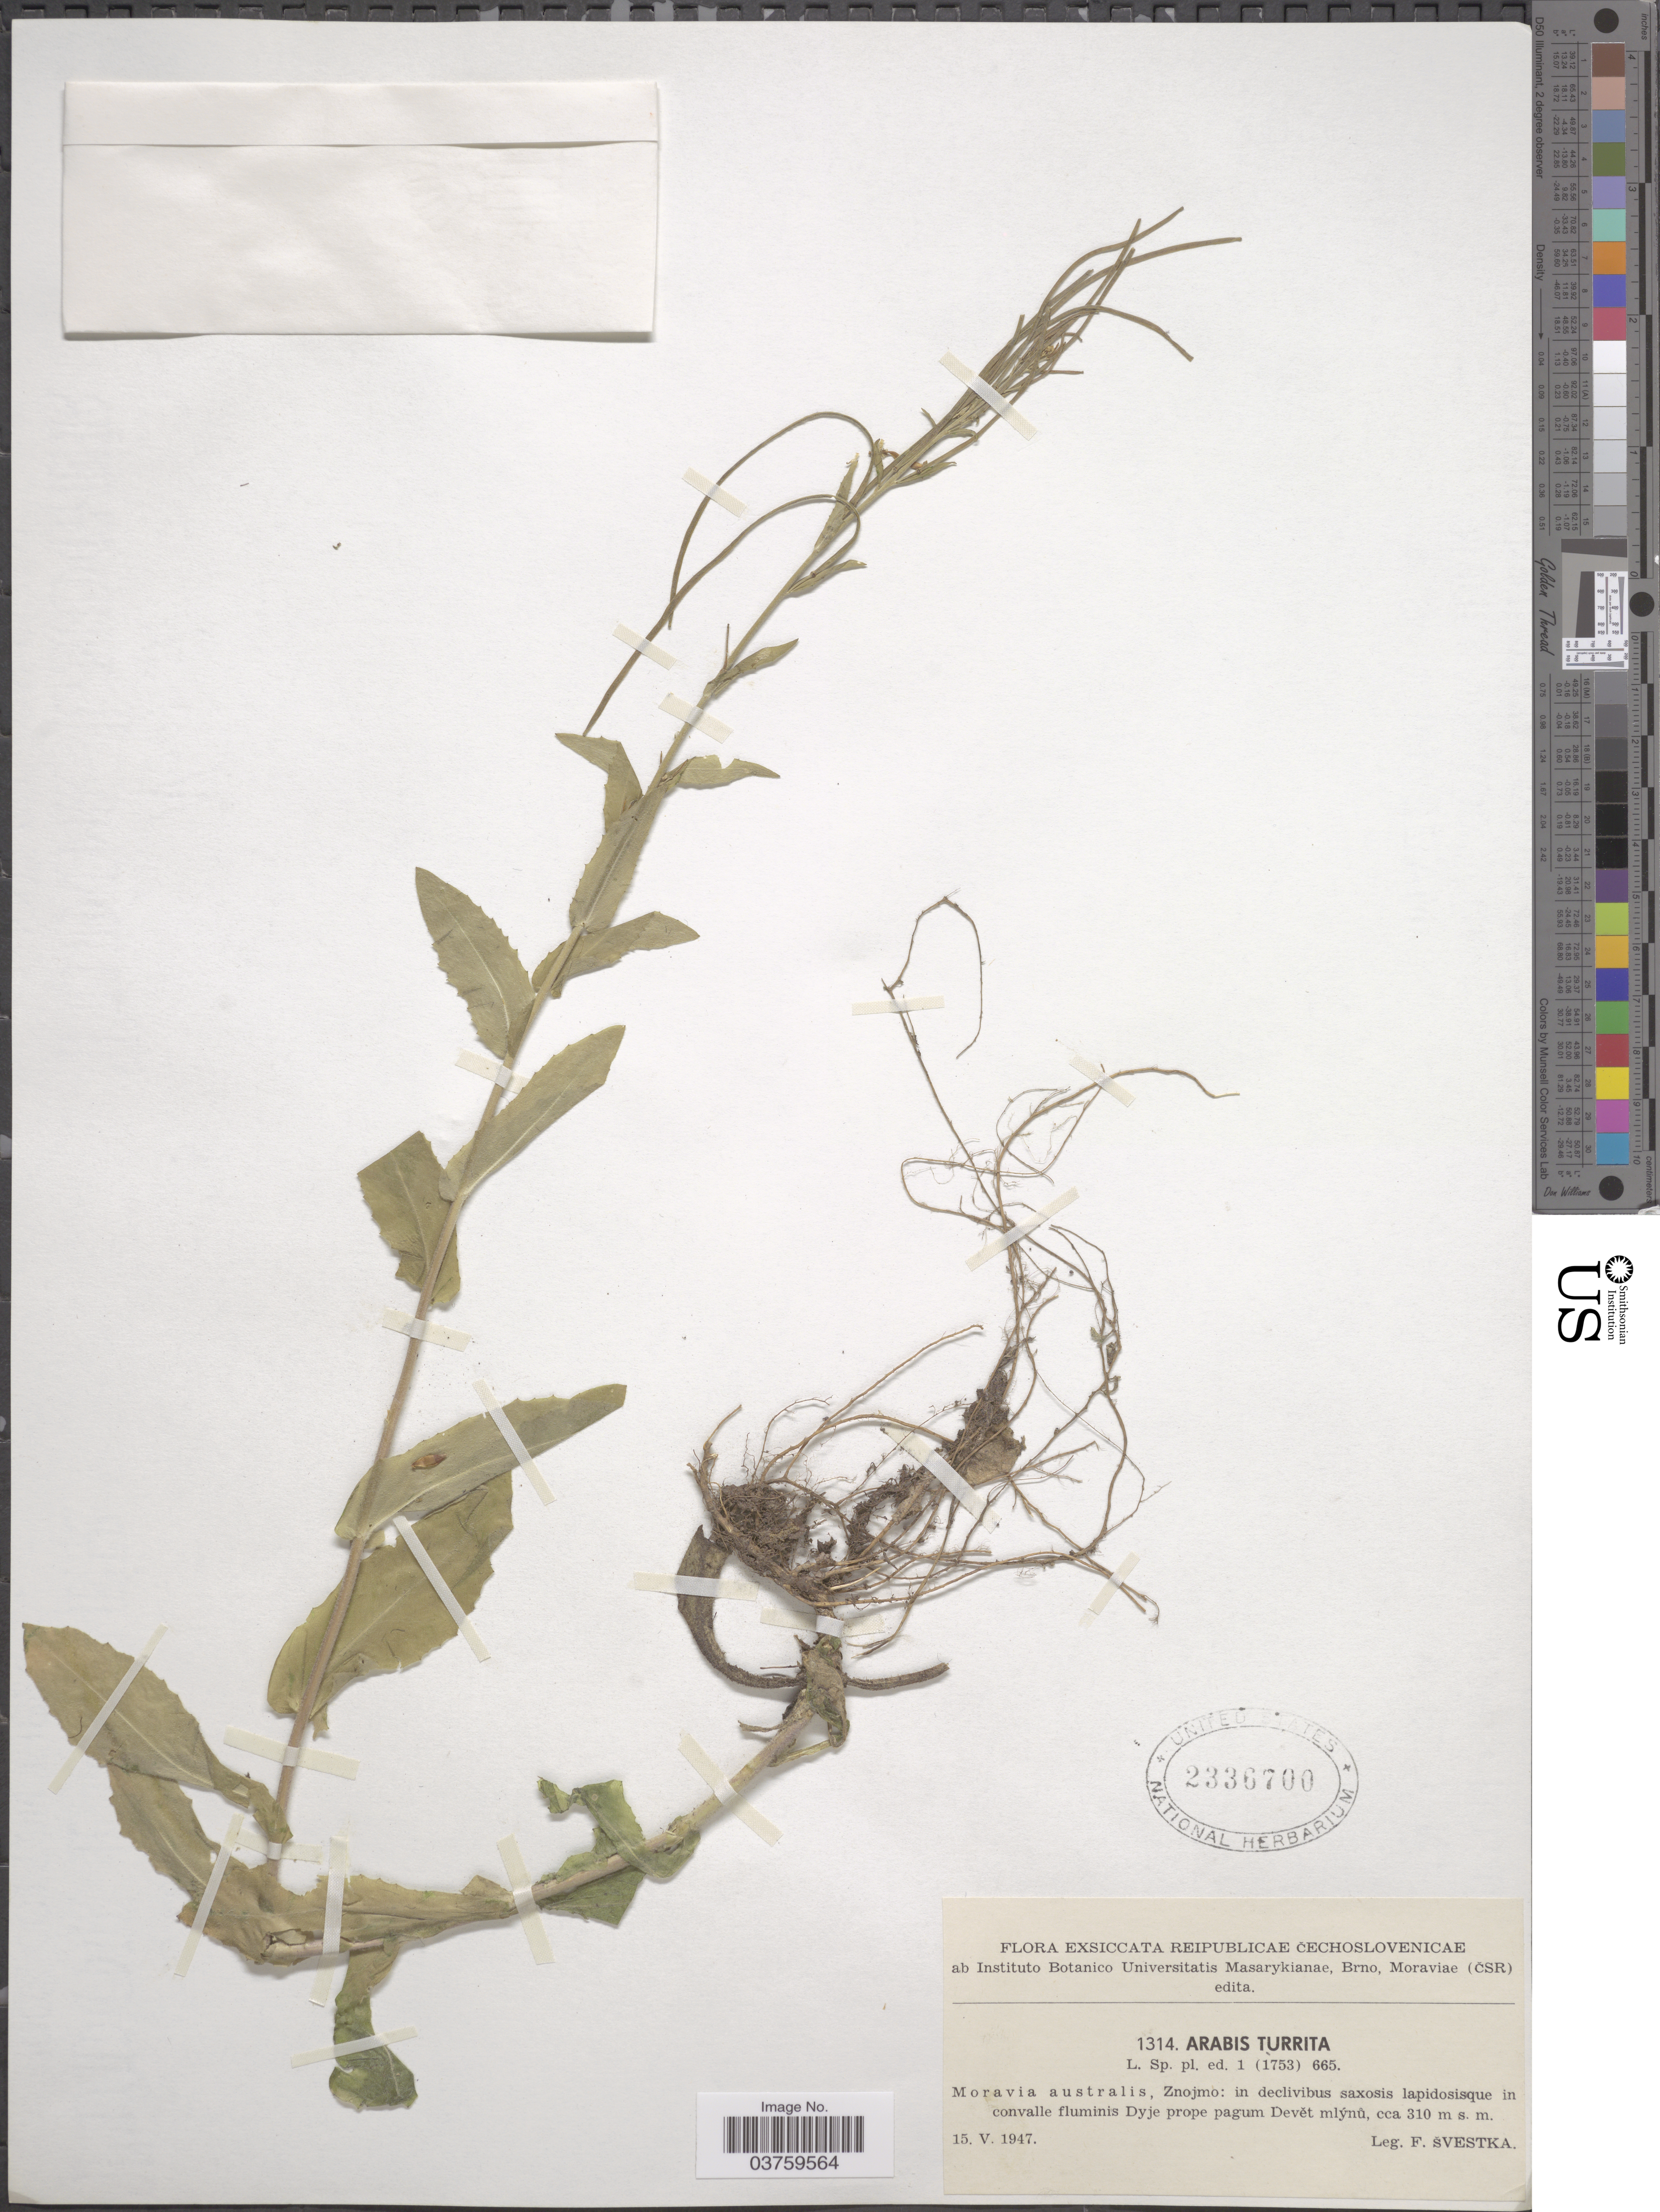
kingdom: Plantae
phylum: Tracheophyta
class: Magnoliopsida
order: Brassicales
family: Brassicaceae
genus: Arabis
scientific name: Arabis turrita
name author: L.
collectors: F. Svestka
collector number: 1314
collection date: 1947-05-15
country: Czechia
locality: Moravia australis, Znojmo: in declivibus saxosis lapidosisque in convalle fluminis Dyje prope pagum Devet mlýnu.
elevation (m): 310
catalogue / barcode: US 2336700